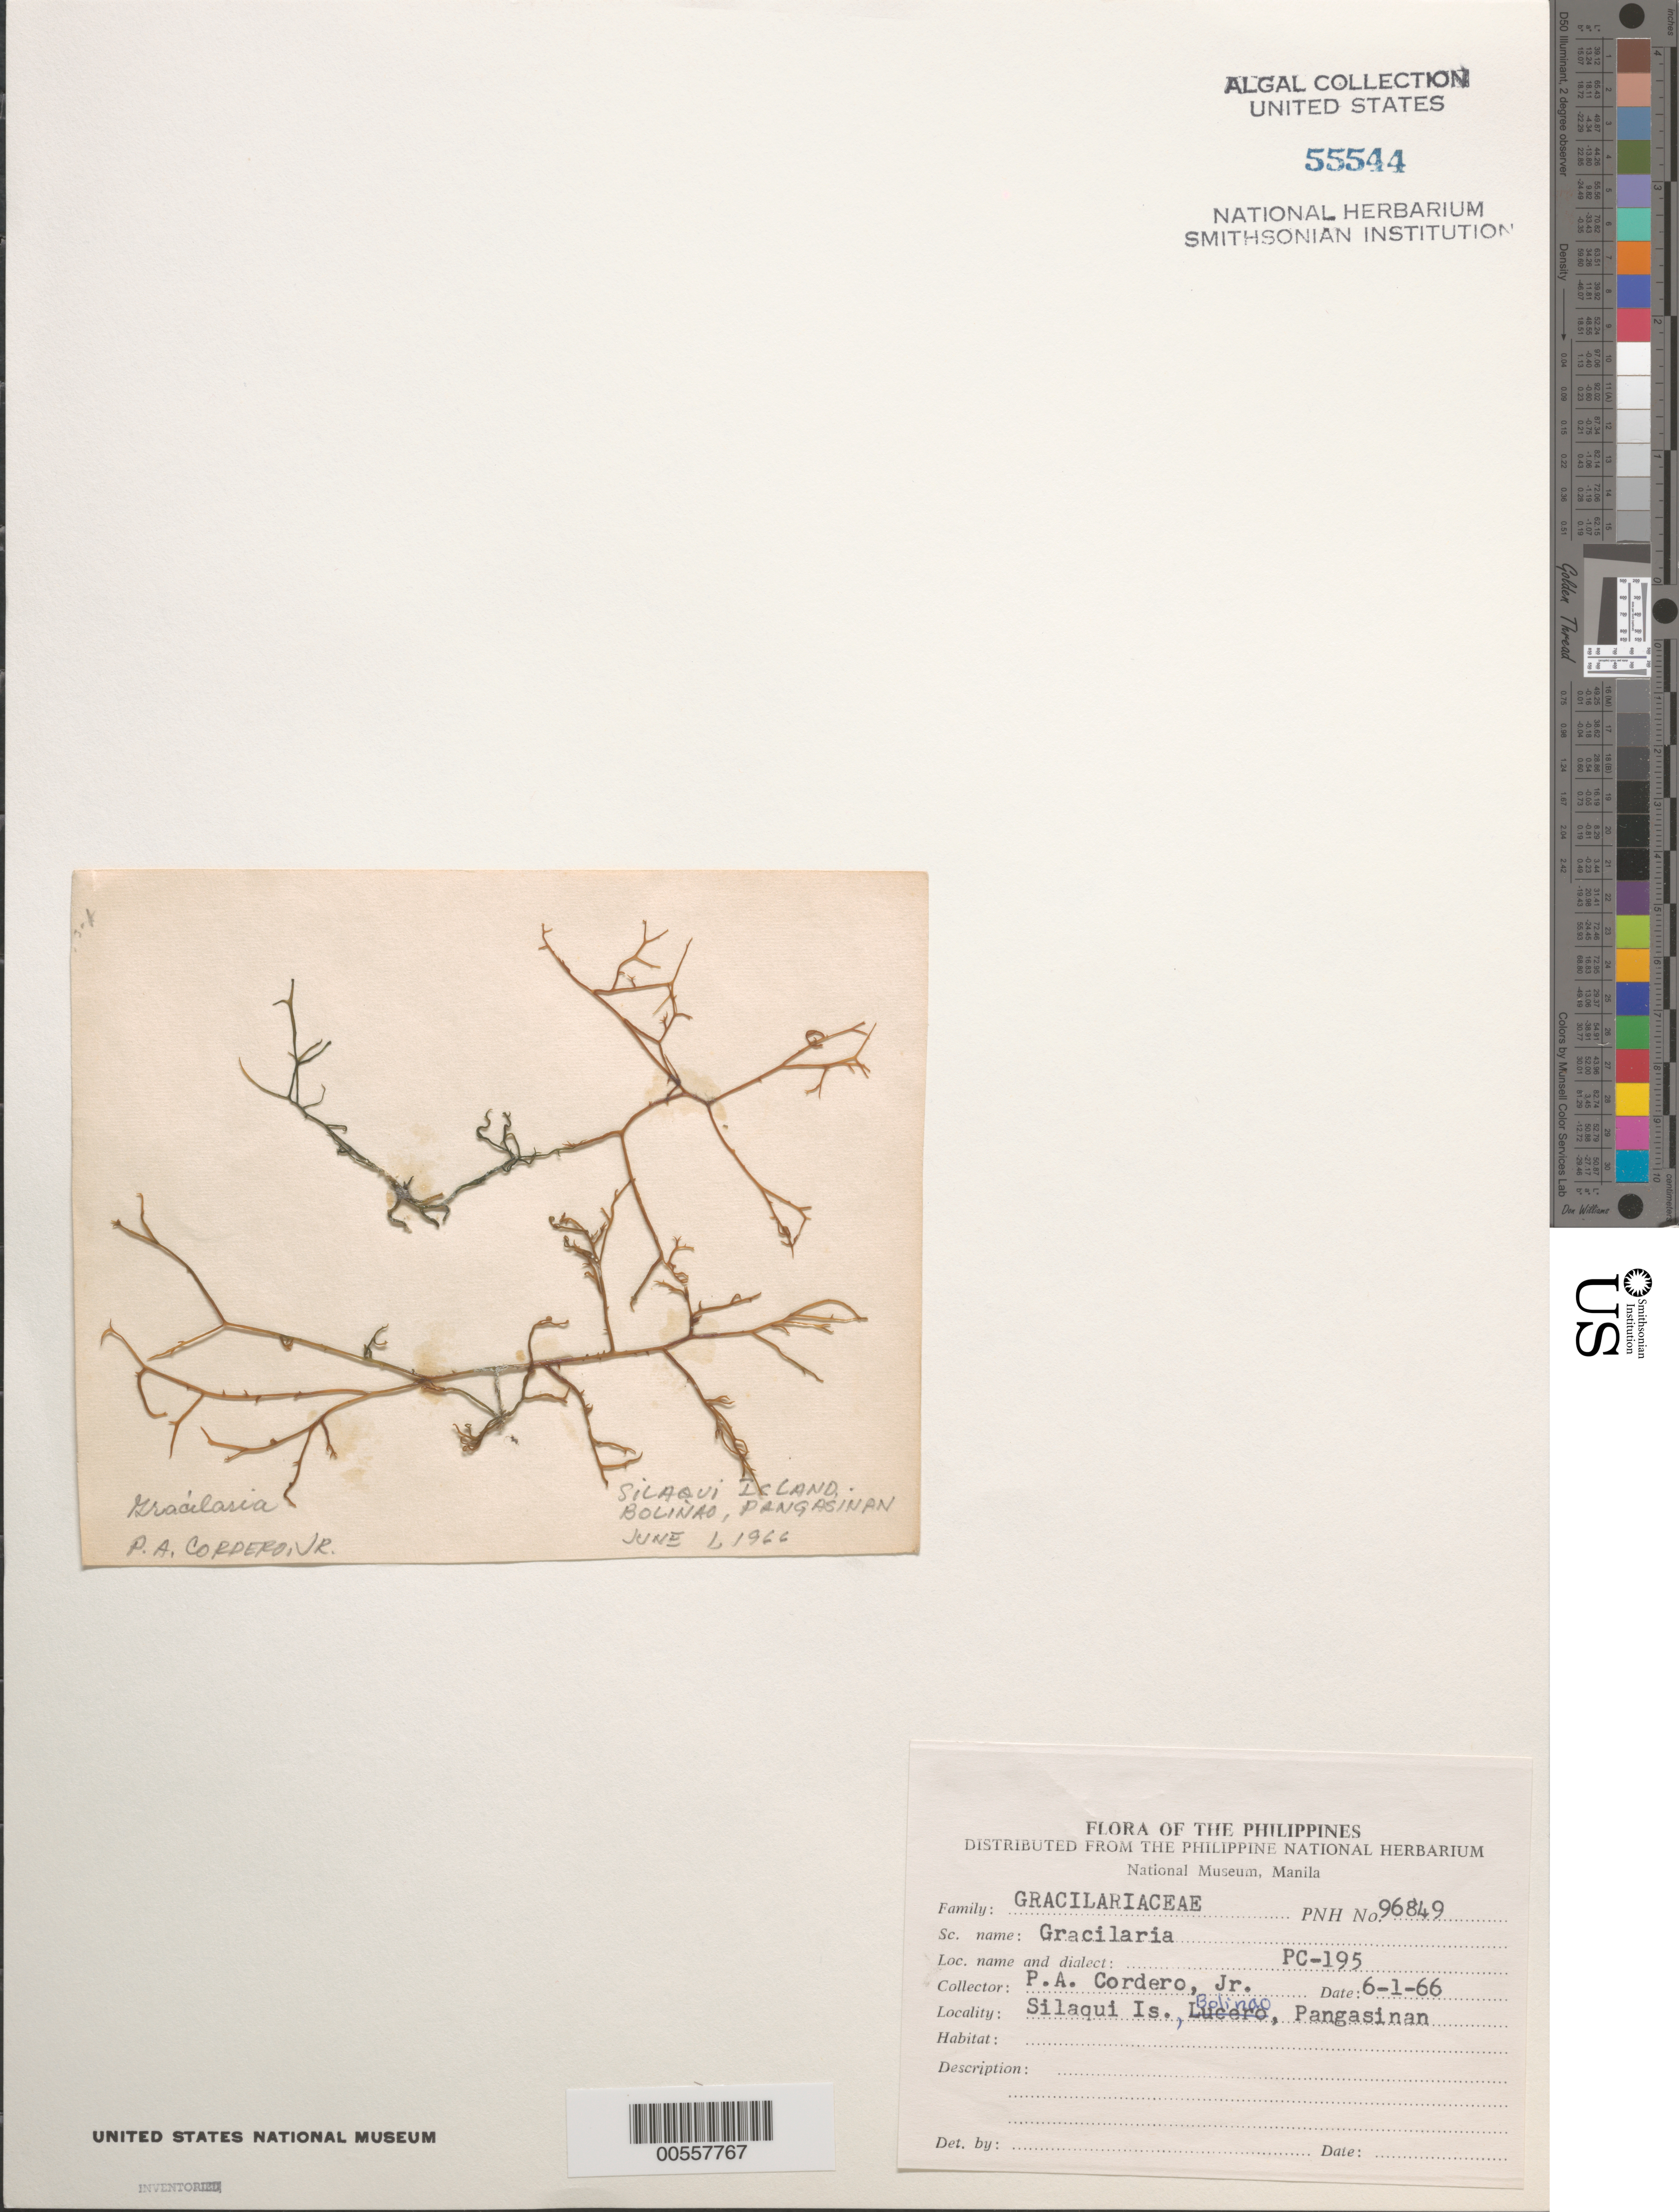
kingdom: Plantae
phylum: Rhodophyta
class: Florideophyceae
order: Gracilariales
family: Gracilariaceae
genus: Gracilaria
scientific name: Gracilaria sp.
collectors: P. A. Cordero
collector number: Pc-195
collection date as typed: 01 Jun 1966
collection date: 1966-06-01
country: Philippines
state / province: Ilocos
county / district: Pangasinan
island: Luzon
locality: Silaqui Island, Bolinao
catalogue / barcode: US 55544